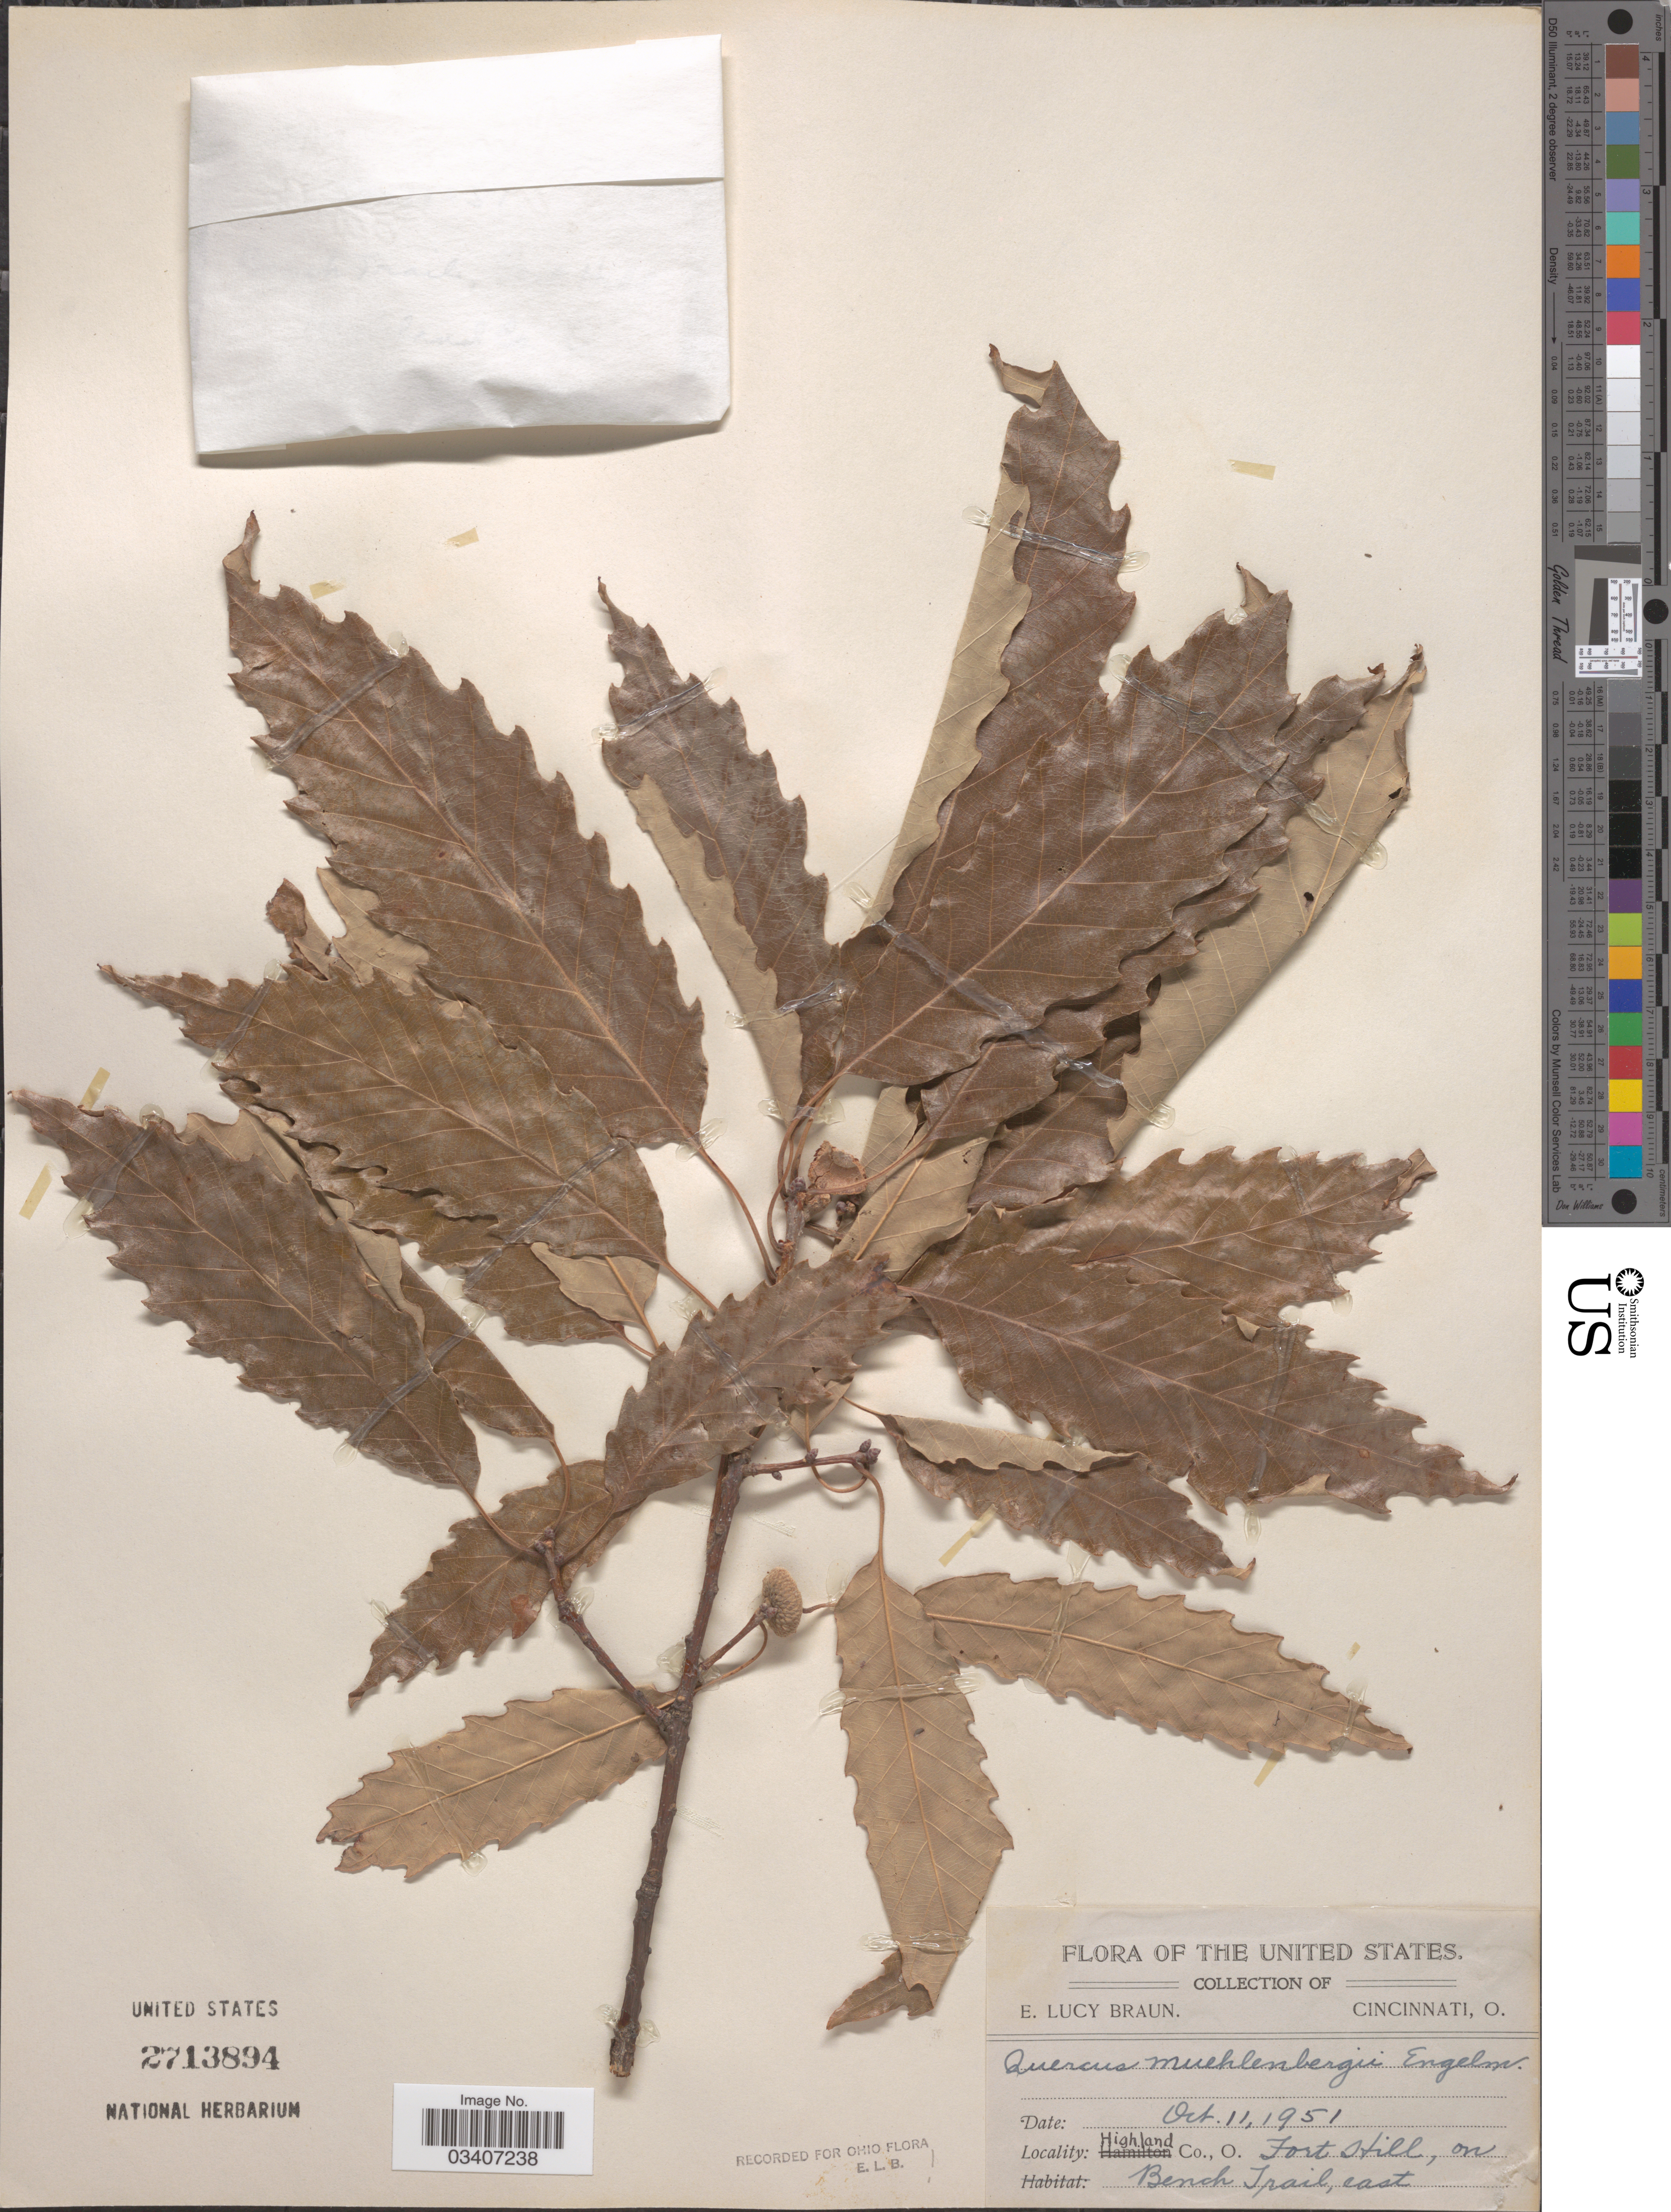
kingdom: Plantae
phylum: Tracheophyta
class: Magnoliopsida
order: Fagales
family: Fagaceae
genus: Quercus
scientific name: Quercus muehlenbergii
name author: Engelm.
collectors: E. L. Braun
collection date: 1951-10-11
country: United States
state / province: Ohio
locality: Highland Co. Fort Hill, on Bench Trail, east.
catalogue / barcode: US 2713894